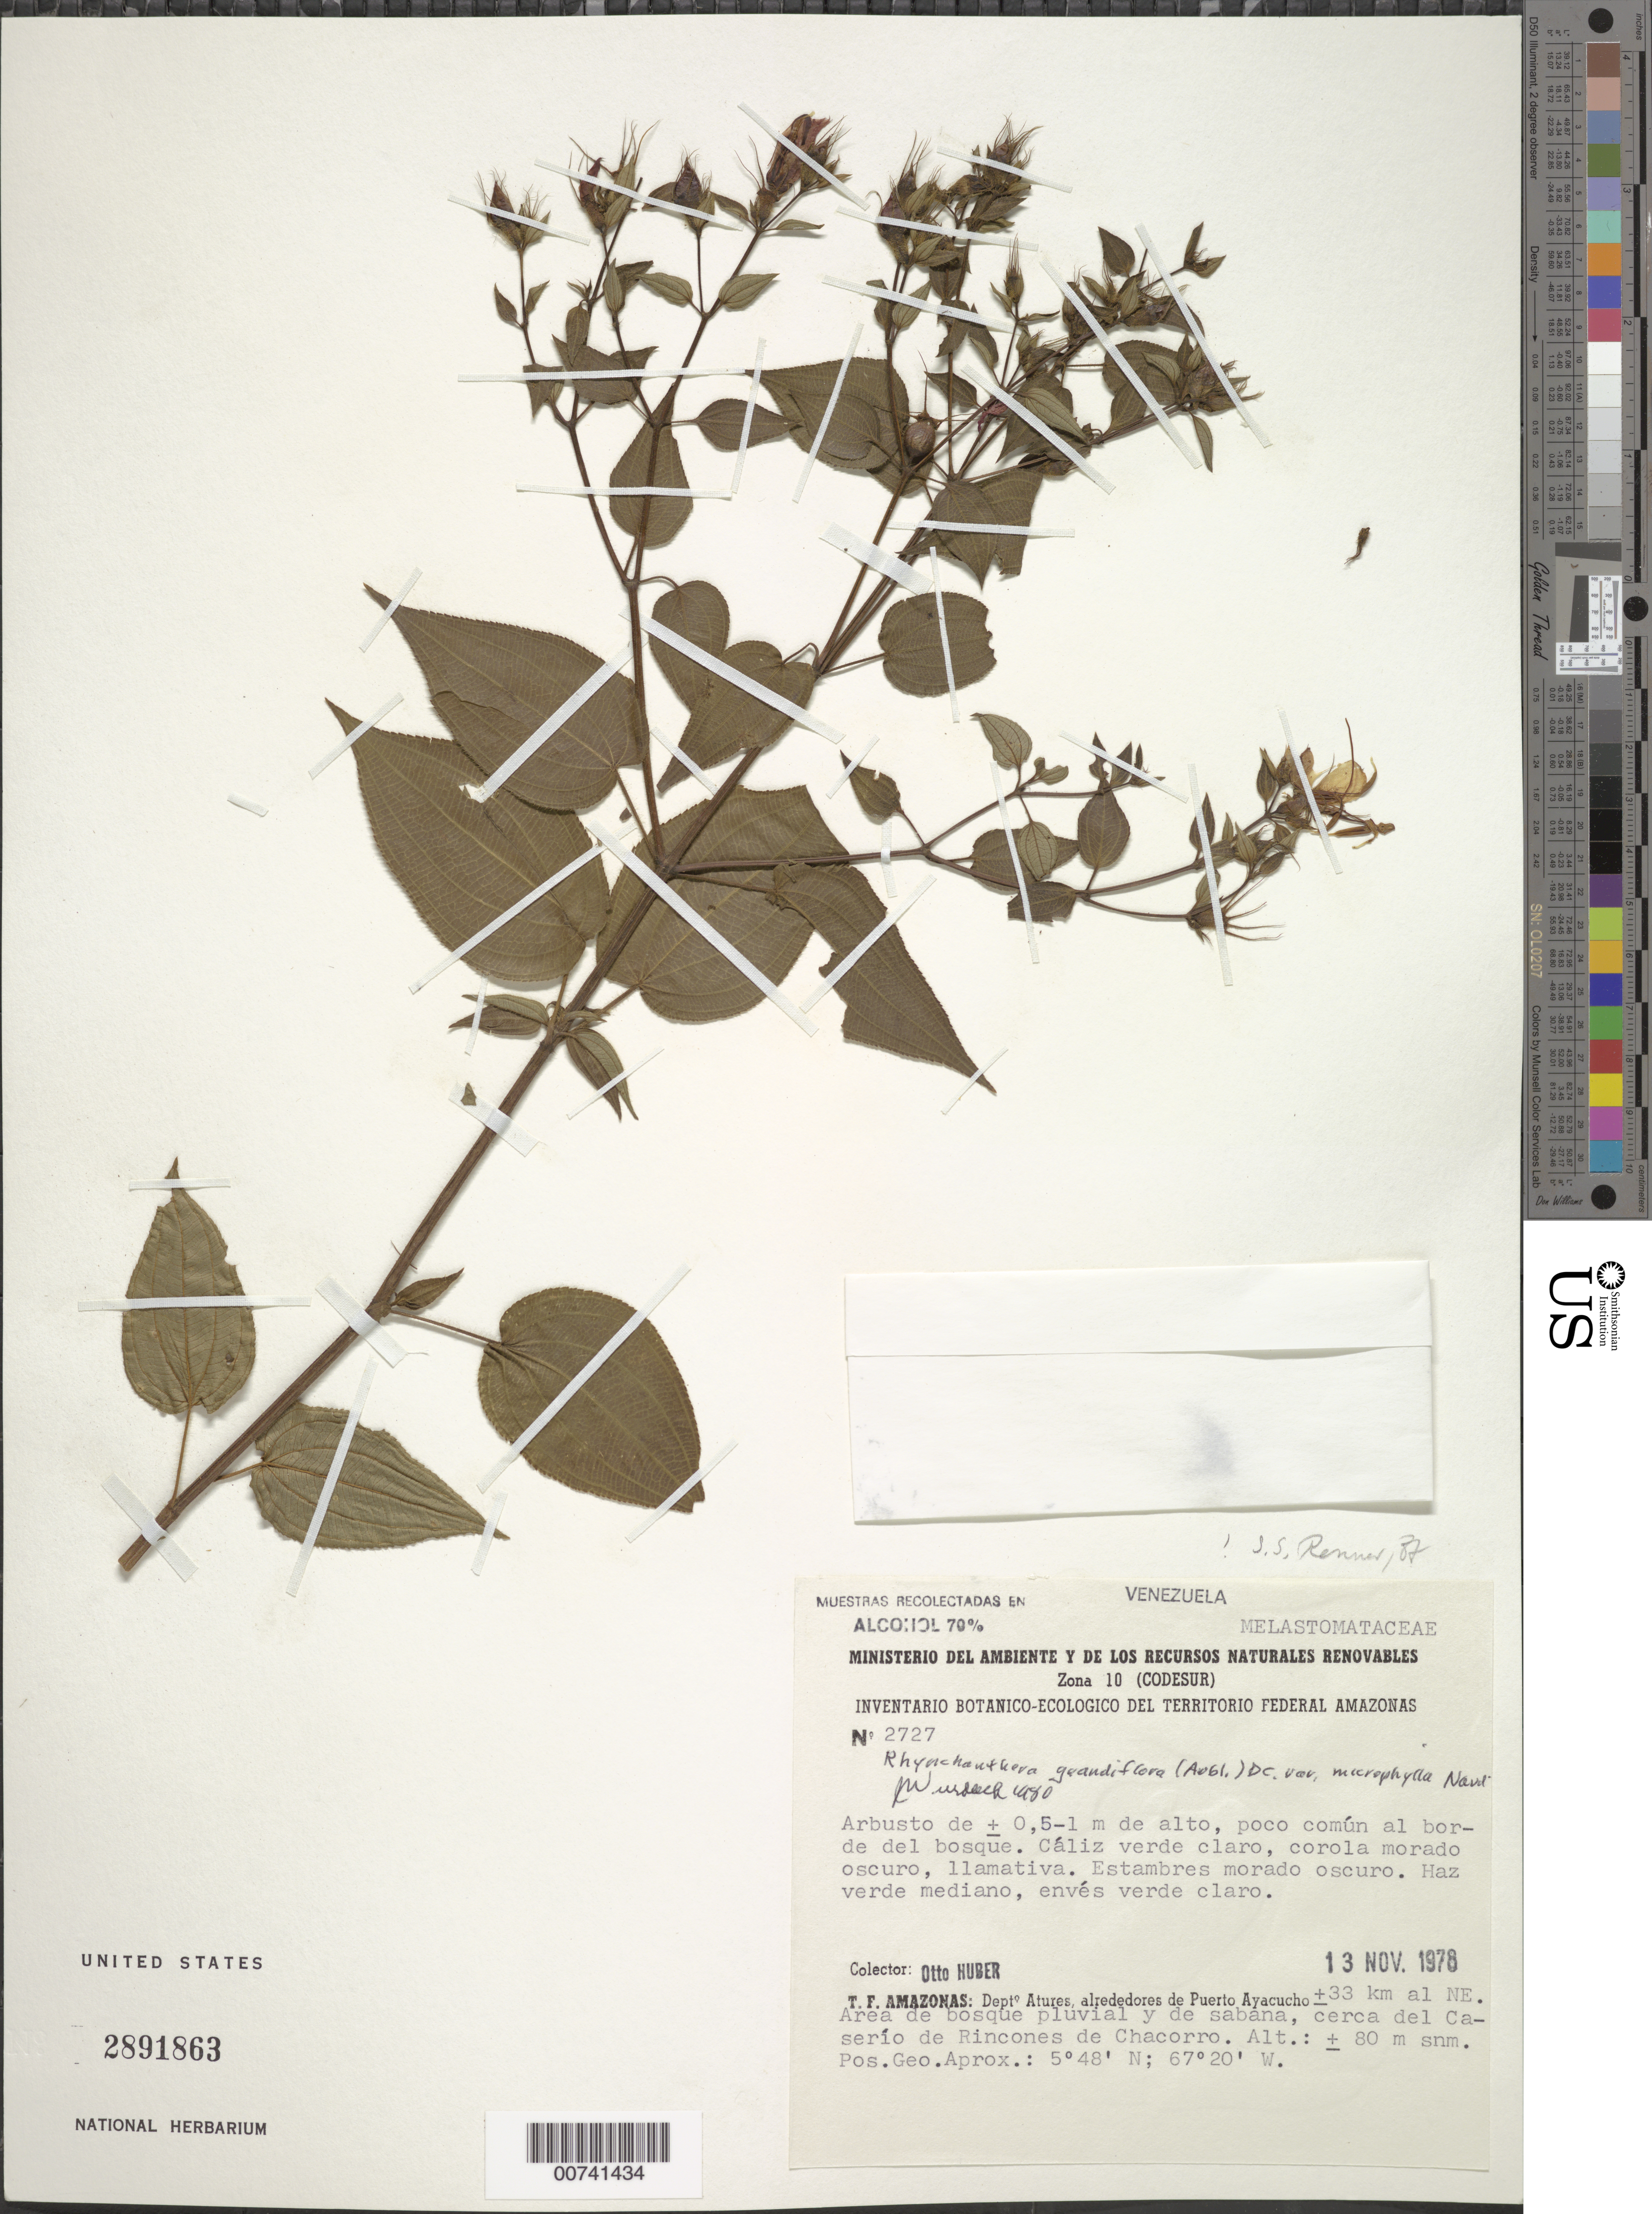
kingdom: Plantae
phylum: Tracheophyta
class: Magnoliopsida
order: Myrtales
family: Melastomataceae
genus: Rhynchanthera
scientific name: Rhynchanthera grandiflora var. microphylla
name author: Naudin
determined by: Renner, S. S.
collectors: O. Huber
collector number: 2727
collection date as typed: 13-Nov-78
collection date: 1978-11-13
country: Venezuela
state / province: Amazonas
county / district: Atures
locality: Puerto Ayacucho, 33 km NE of; near Caserío de Rincones de Chacorro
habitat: Rainforest and savanna; edge of forest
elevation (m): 80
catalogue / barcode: US 2891863